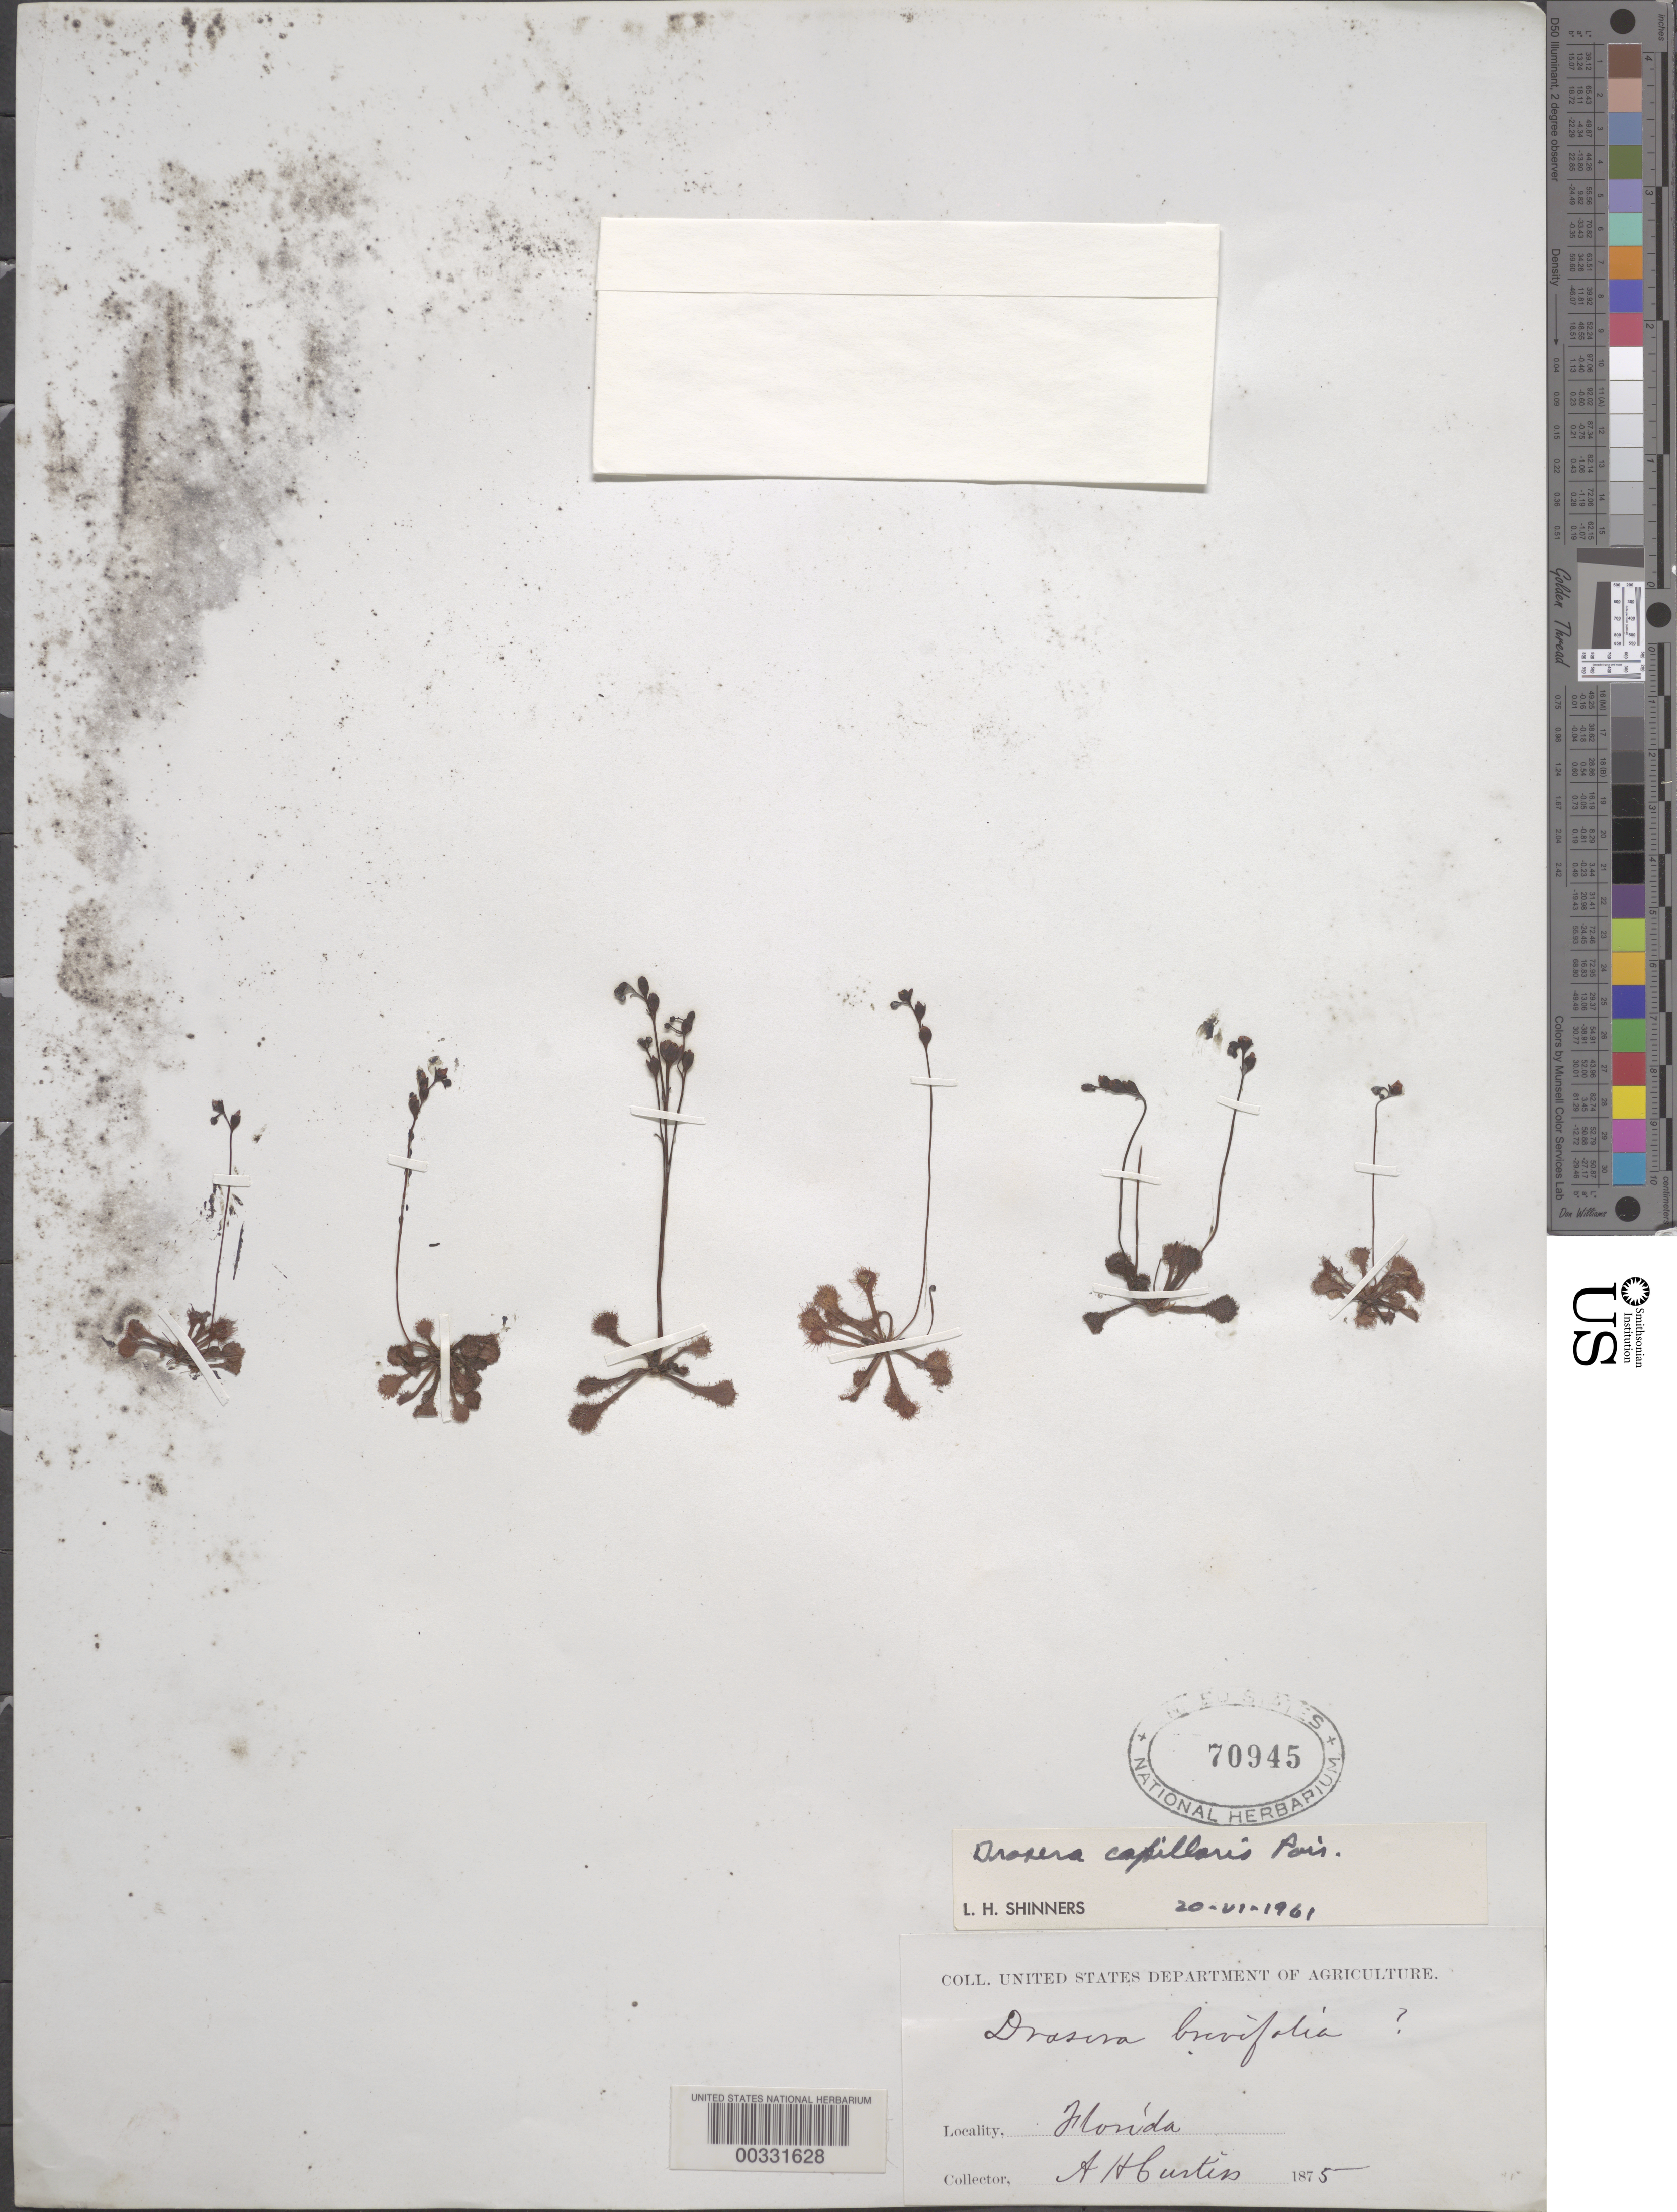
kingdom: Plantae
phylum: Tracheophyta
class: Magnoliopsida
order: Caryophyllales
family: Droseraceae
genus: Drosera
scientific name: Drosera capillaris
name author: Poir.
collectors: A. H. Curtiss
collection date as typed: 1875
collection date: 1875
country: United States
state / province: Florida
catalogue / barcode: US 70945